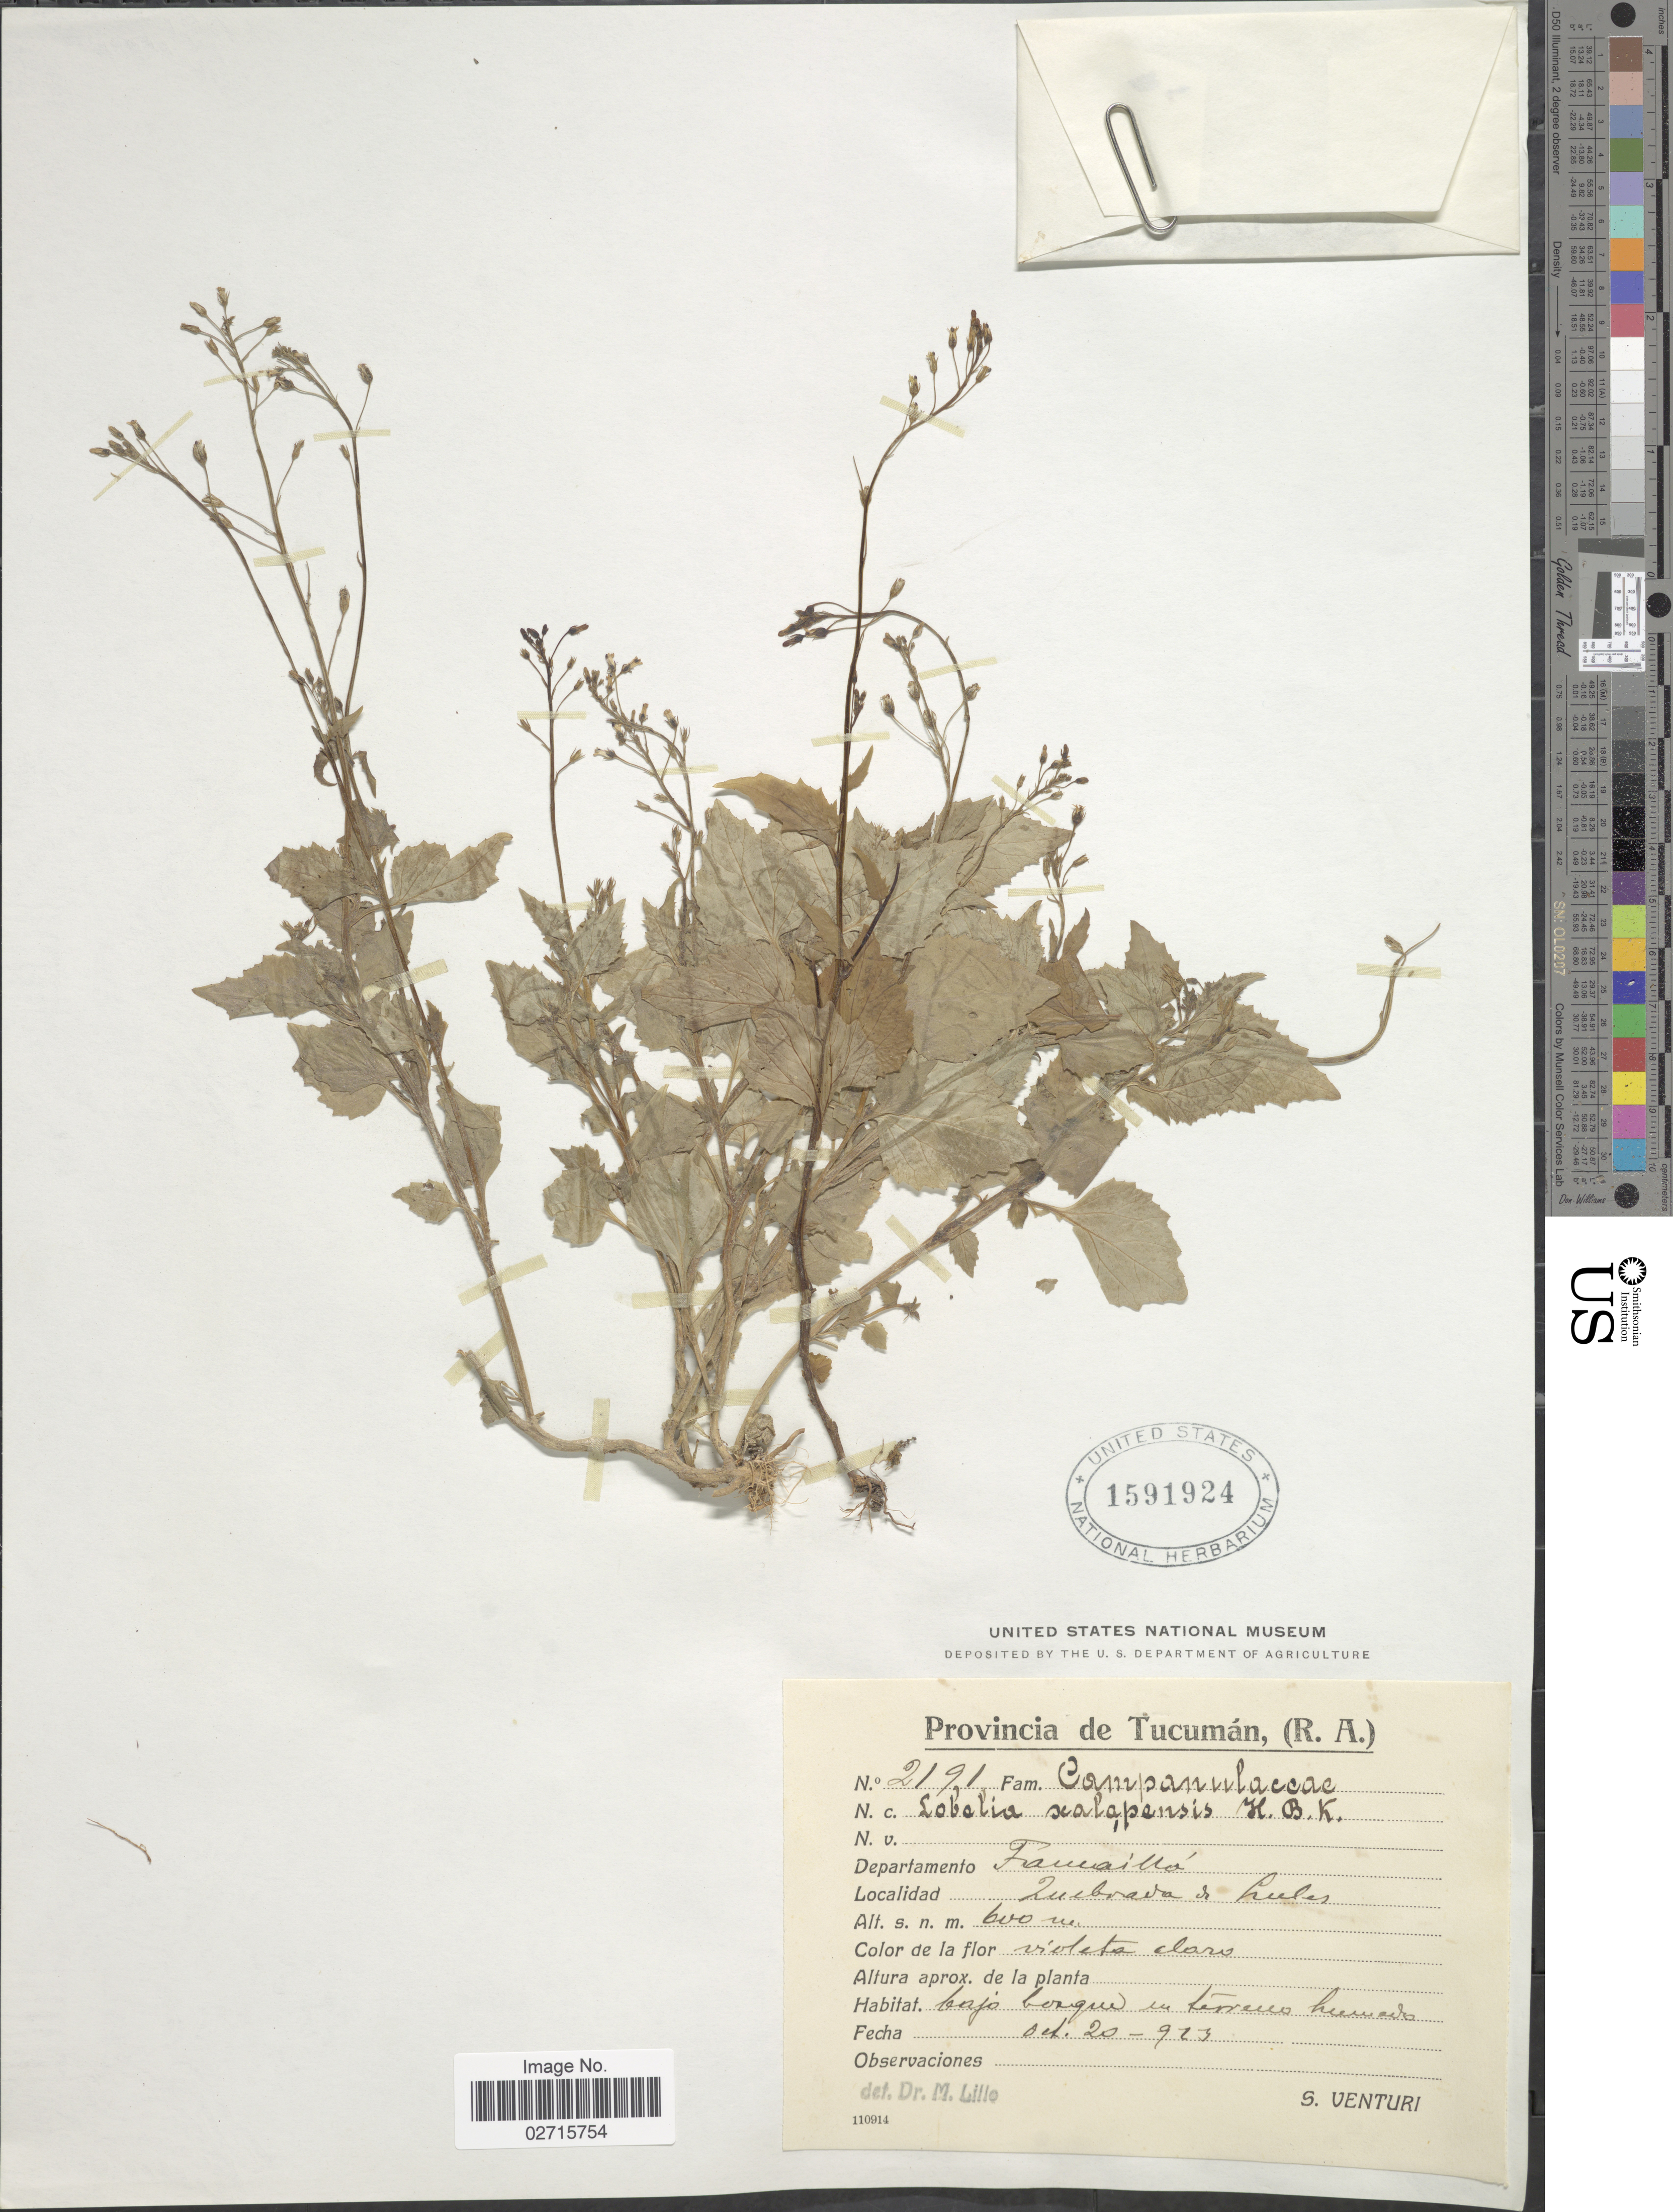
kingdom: Plantae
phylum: Tracheophyta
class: Magnoliopsida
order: Asterales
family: Campanulaceae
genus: Lobelia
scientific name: Lobelia xalapensis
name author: Kunth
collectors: S. Venturi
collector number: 2191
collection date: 1923-10-20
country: Argentina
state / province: Tucuman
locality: Provincia de Tucuman, (R.A.), Departamento Famaillá, Quebrada de Lules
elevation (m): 600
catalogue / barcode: US 1591924